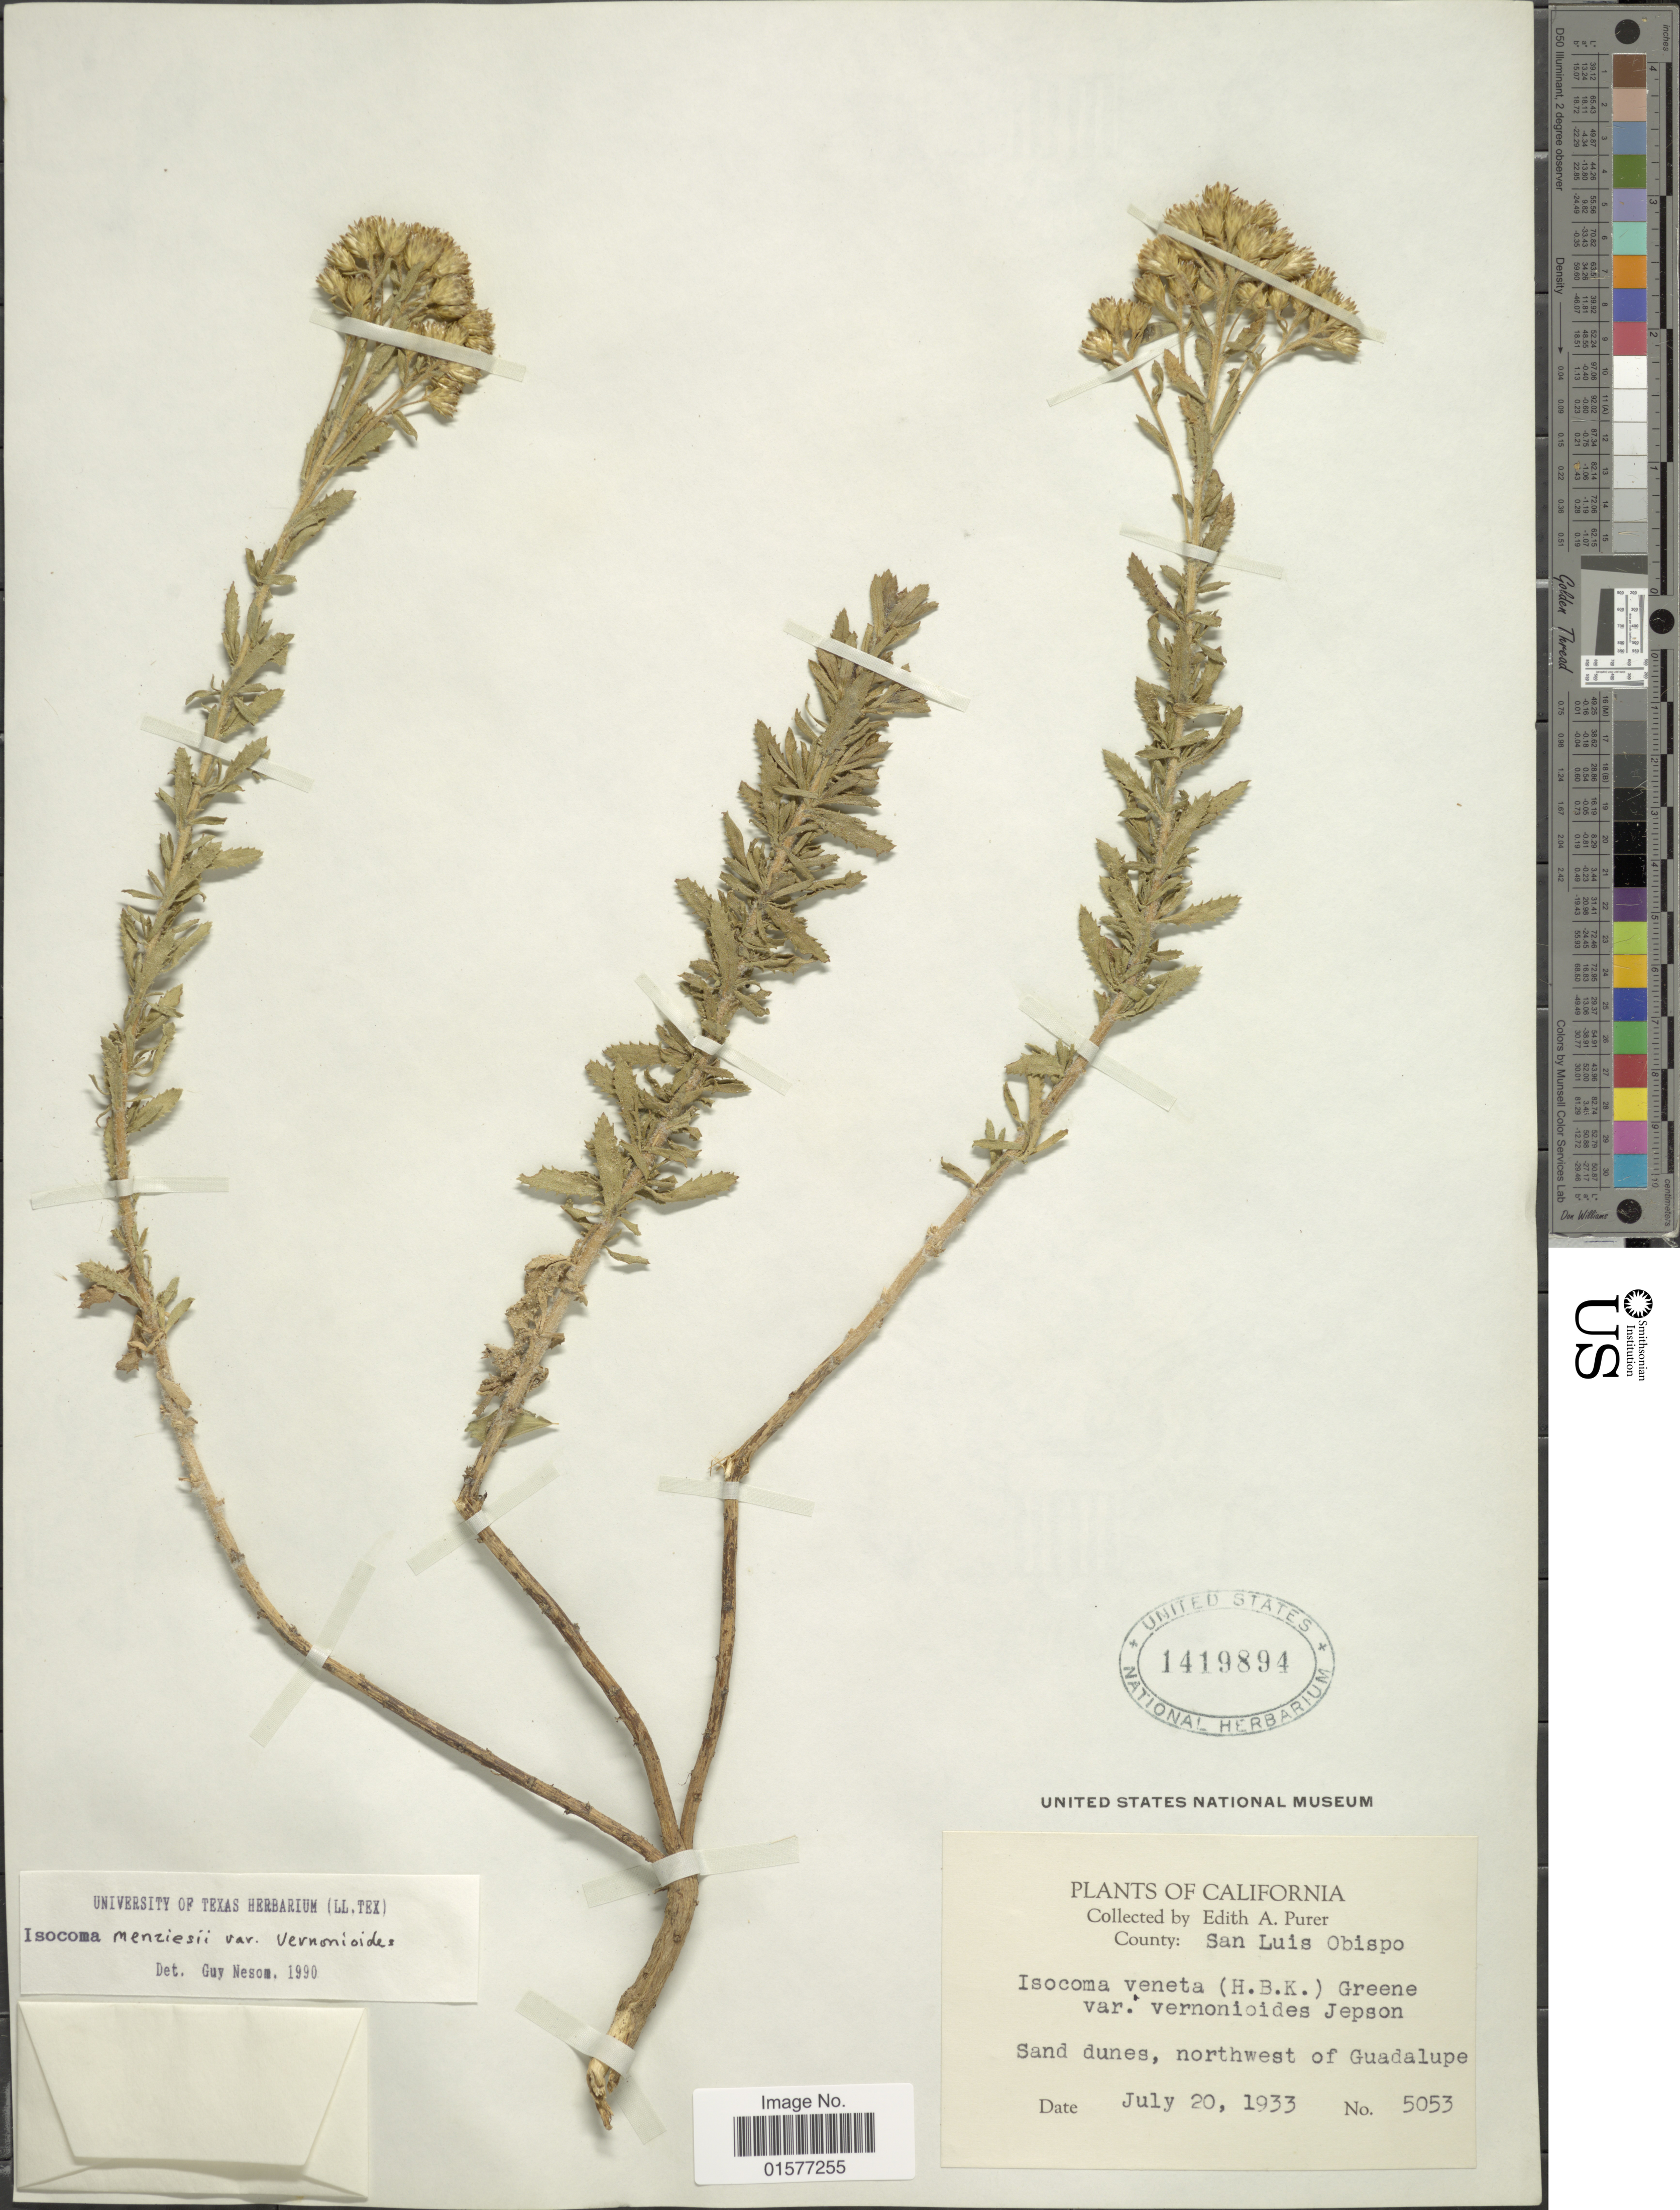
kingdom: Plantae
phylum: Tracheophyta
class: Magnoliopsida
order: Asterales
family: Asteraceae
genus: Isocoma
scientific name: Isocoma menziesii var. vernonioides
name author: (Nutt.) G.L. Nesom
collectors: E. Purer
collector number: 5053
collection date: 1933-07-20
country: United States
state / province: California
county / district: San Luis Obispo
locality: County: San Luis Obispo, Sand dunes, northwest of Guadalupe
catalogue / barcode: US 1419894